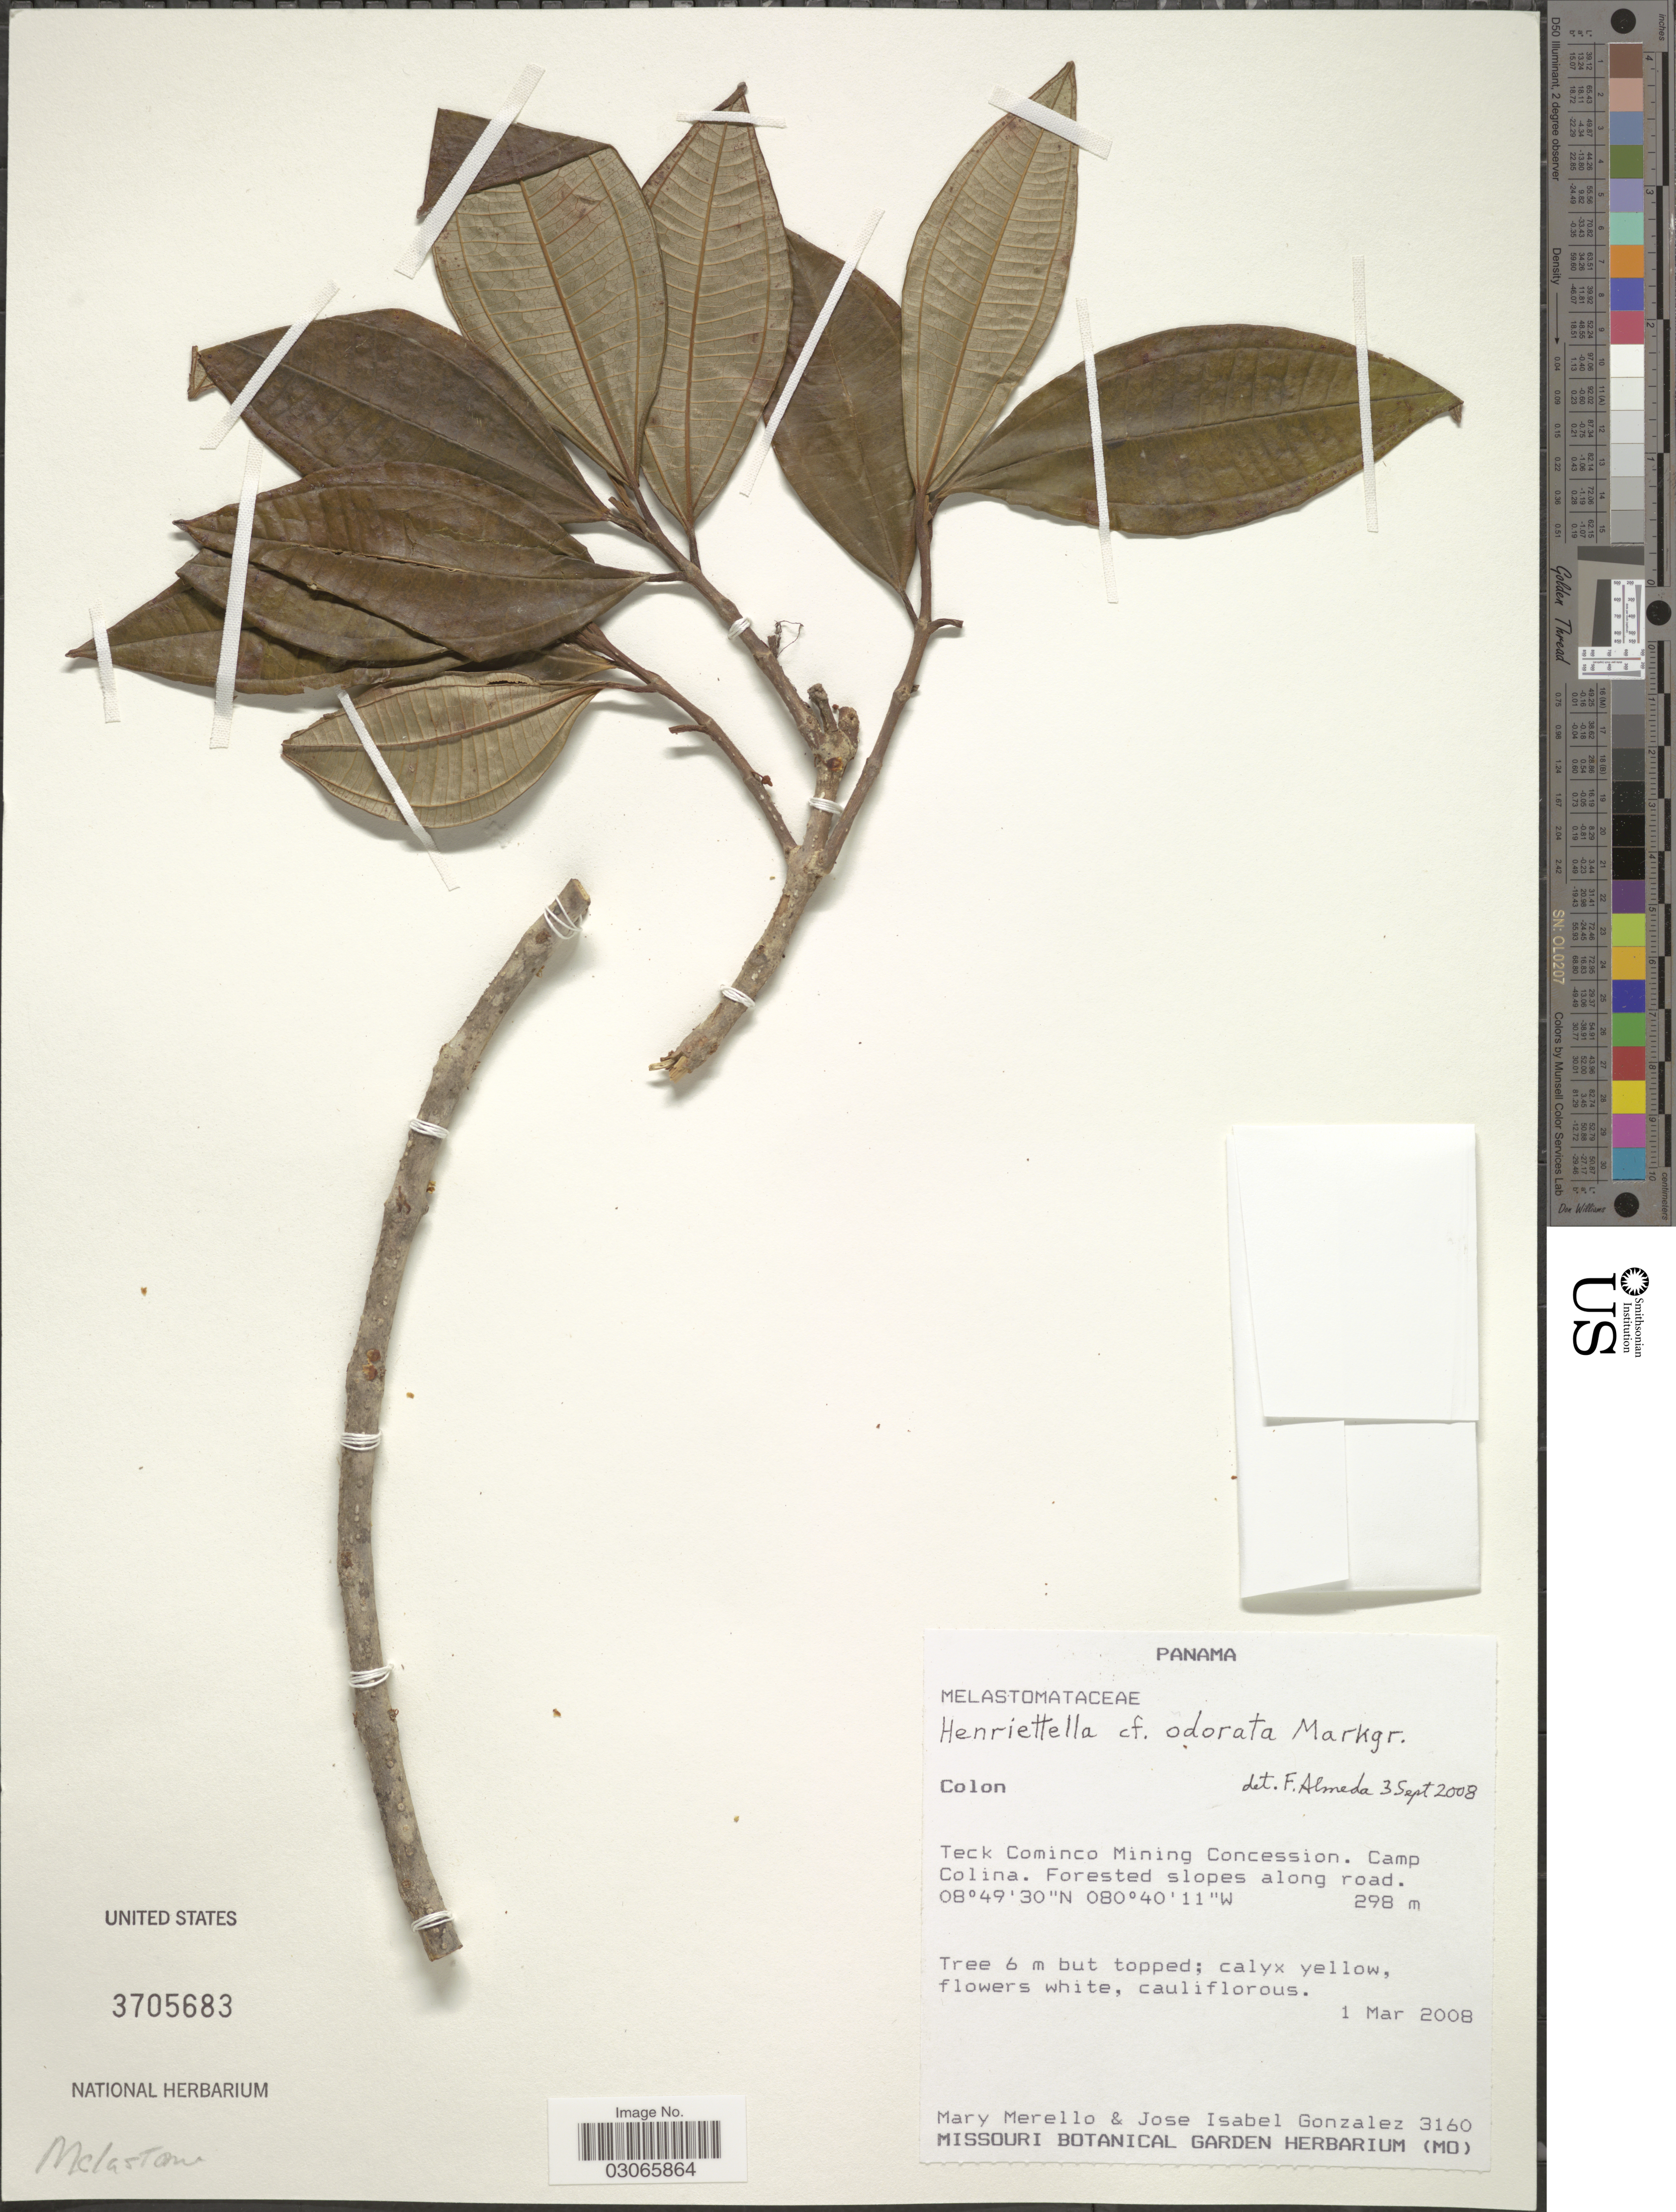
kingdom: Plantae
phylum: Tracheophyta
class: Magnoliopsida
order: Myrtales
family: Melastomataceae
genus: Henriettea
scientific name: Henriettea odorata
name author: (Markgr.) Penneys et al.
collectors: M. Merello & J. Isabel Gonzalez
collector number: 3160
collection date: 2008-03-01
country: Panama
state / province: Colón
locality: Teck Cominco Mining Concession. Camp Colina.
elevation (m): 298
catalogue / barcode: US 3705683